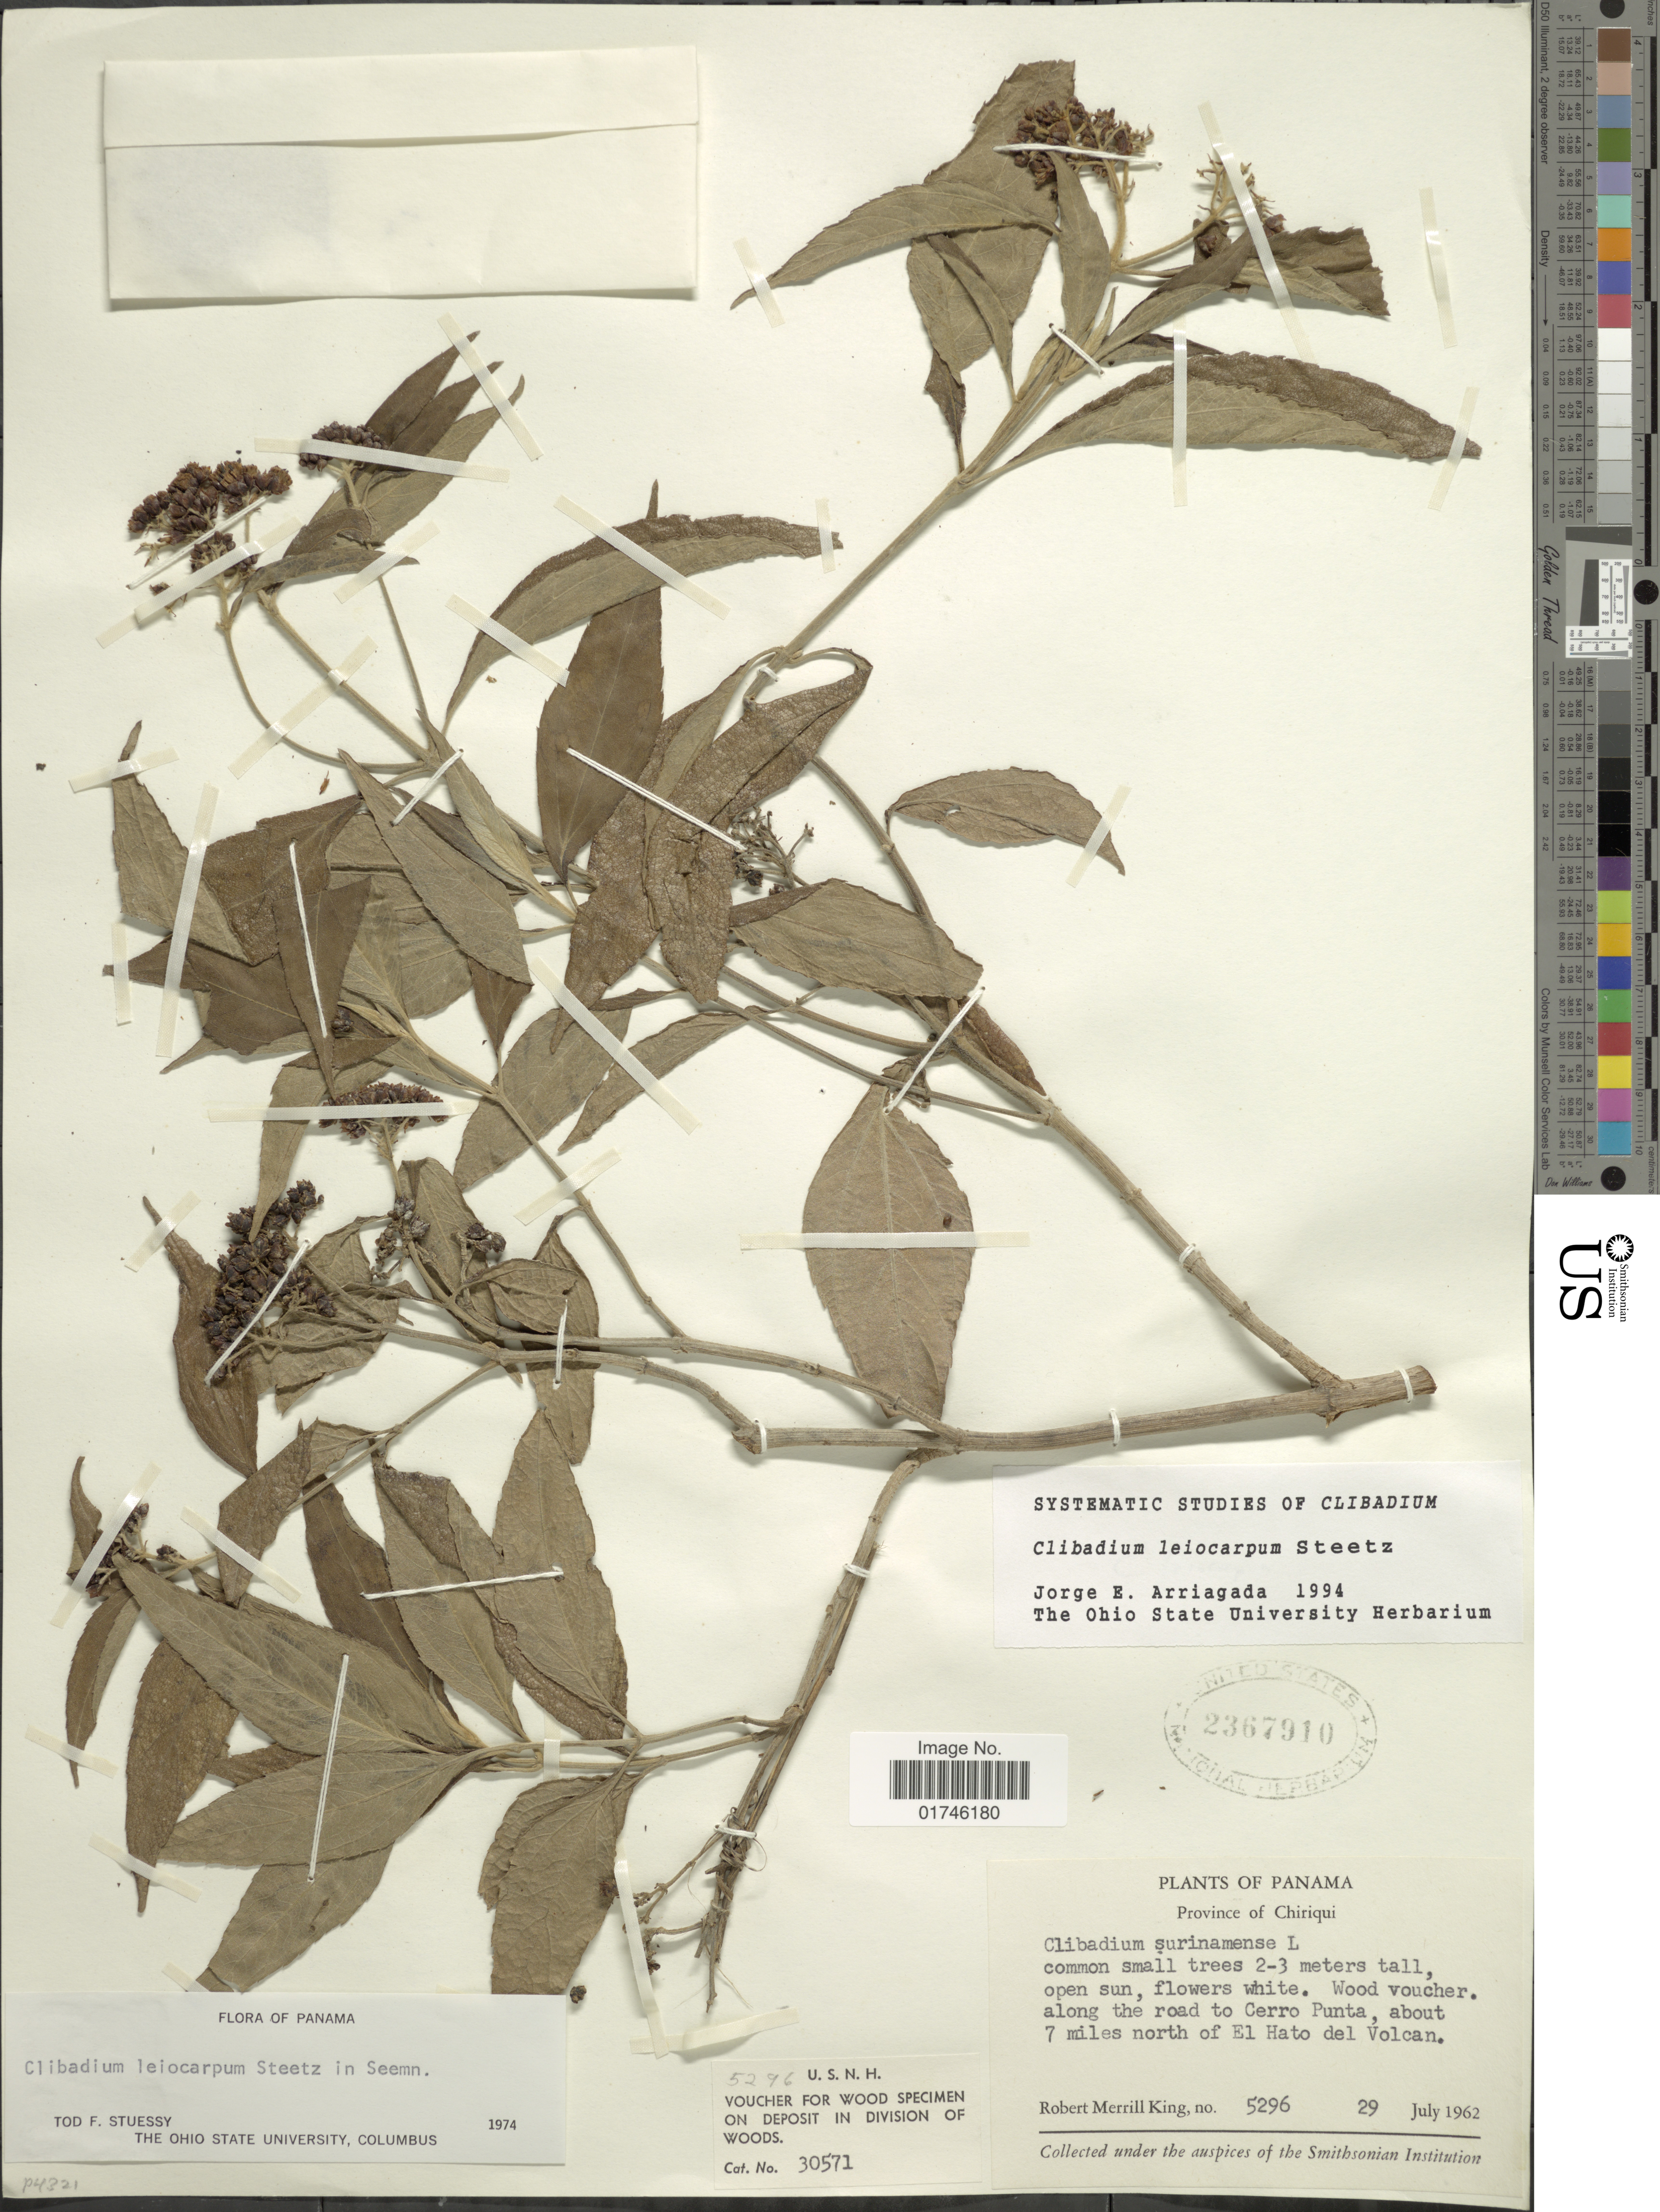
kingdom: Plantae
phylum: Tracheophyta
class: Magnoliopsida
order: Asterales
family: Asteraceae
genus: Clibadium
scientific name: Clibadium leiocarpum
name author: Steetz in Seem.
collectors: R. M. King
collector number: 5296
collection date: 1962-07-29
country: Panama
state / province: Chiriqui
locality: Province of Chiriqui. Along the road to Cerro Punta , about 7 miles north of El Hato del Volcan.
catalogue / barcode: US 236910